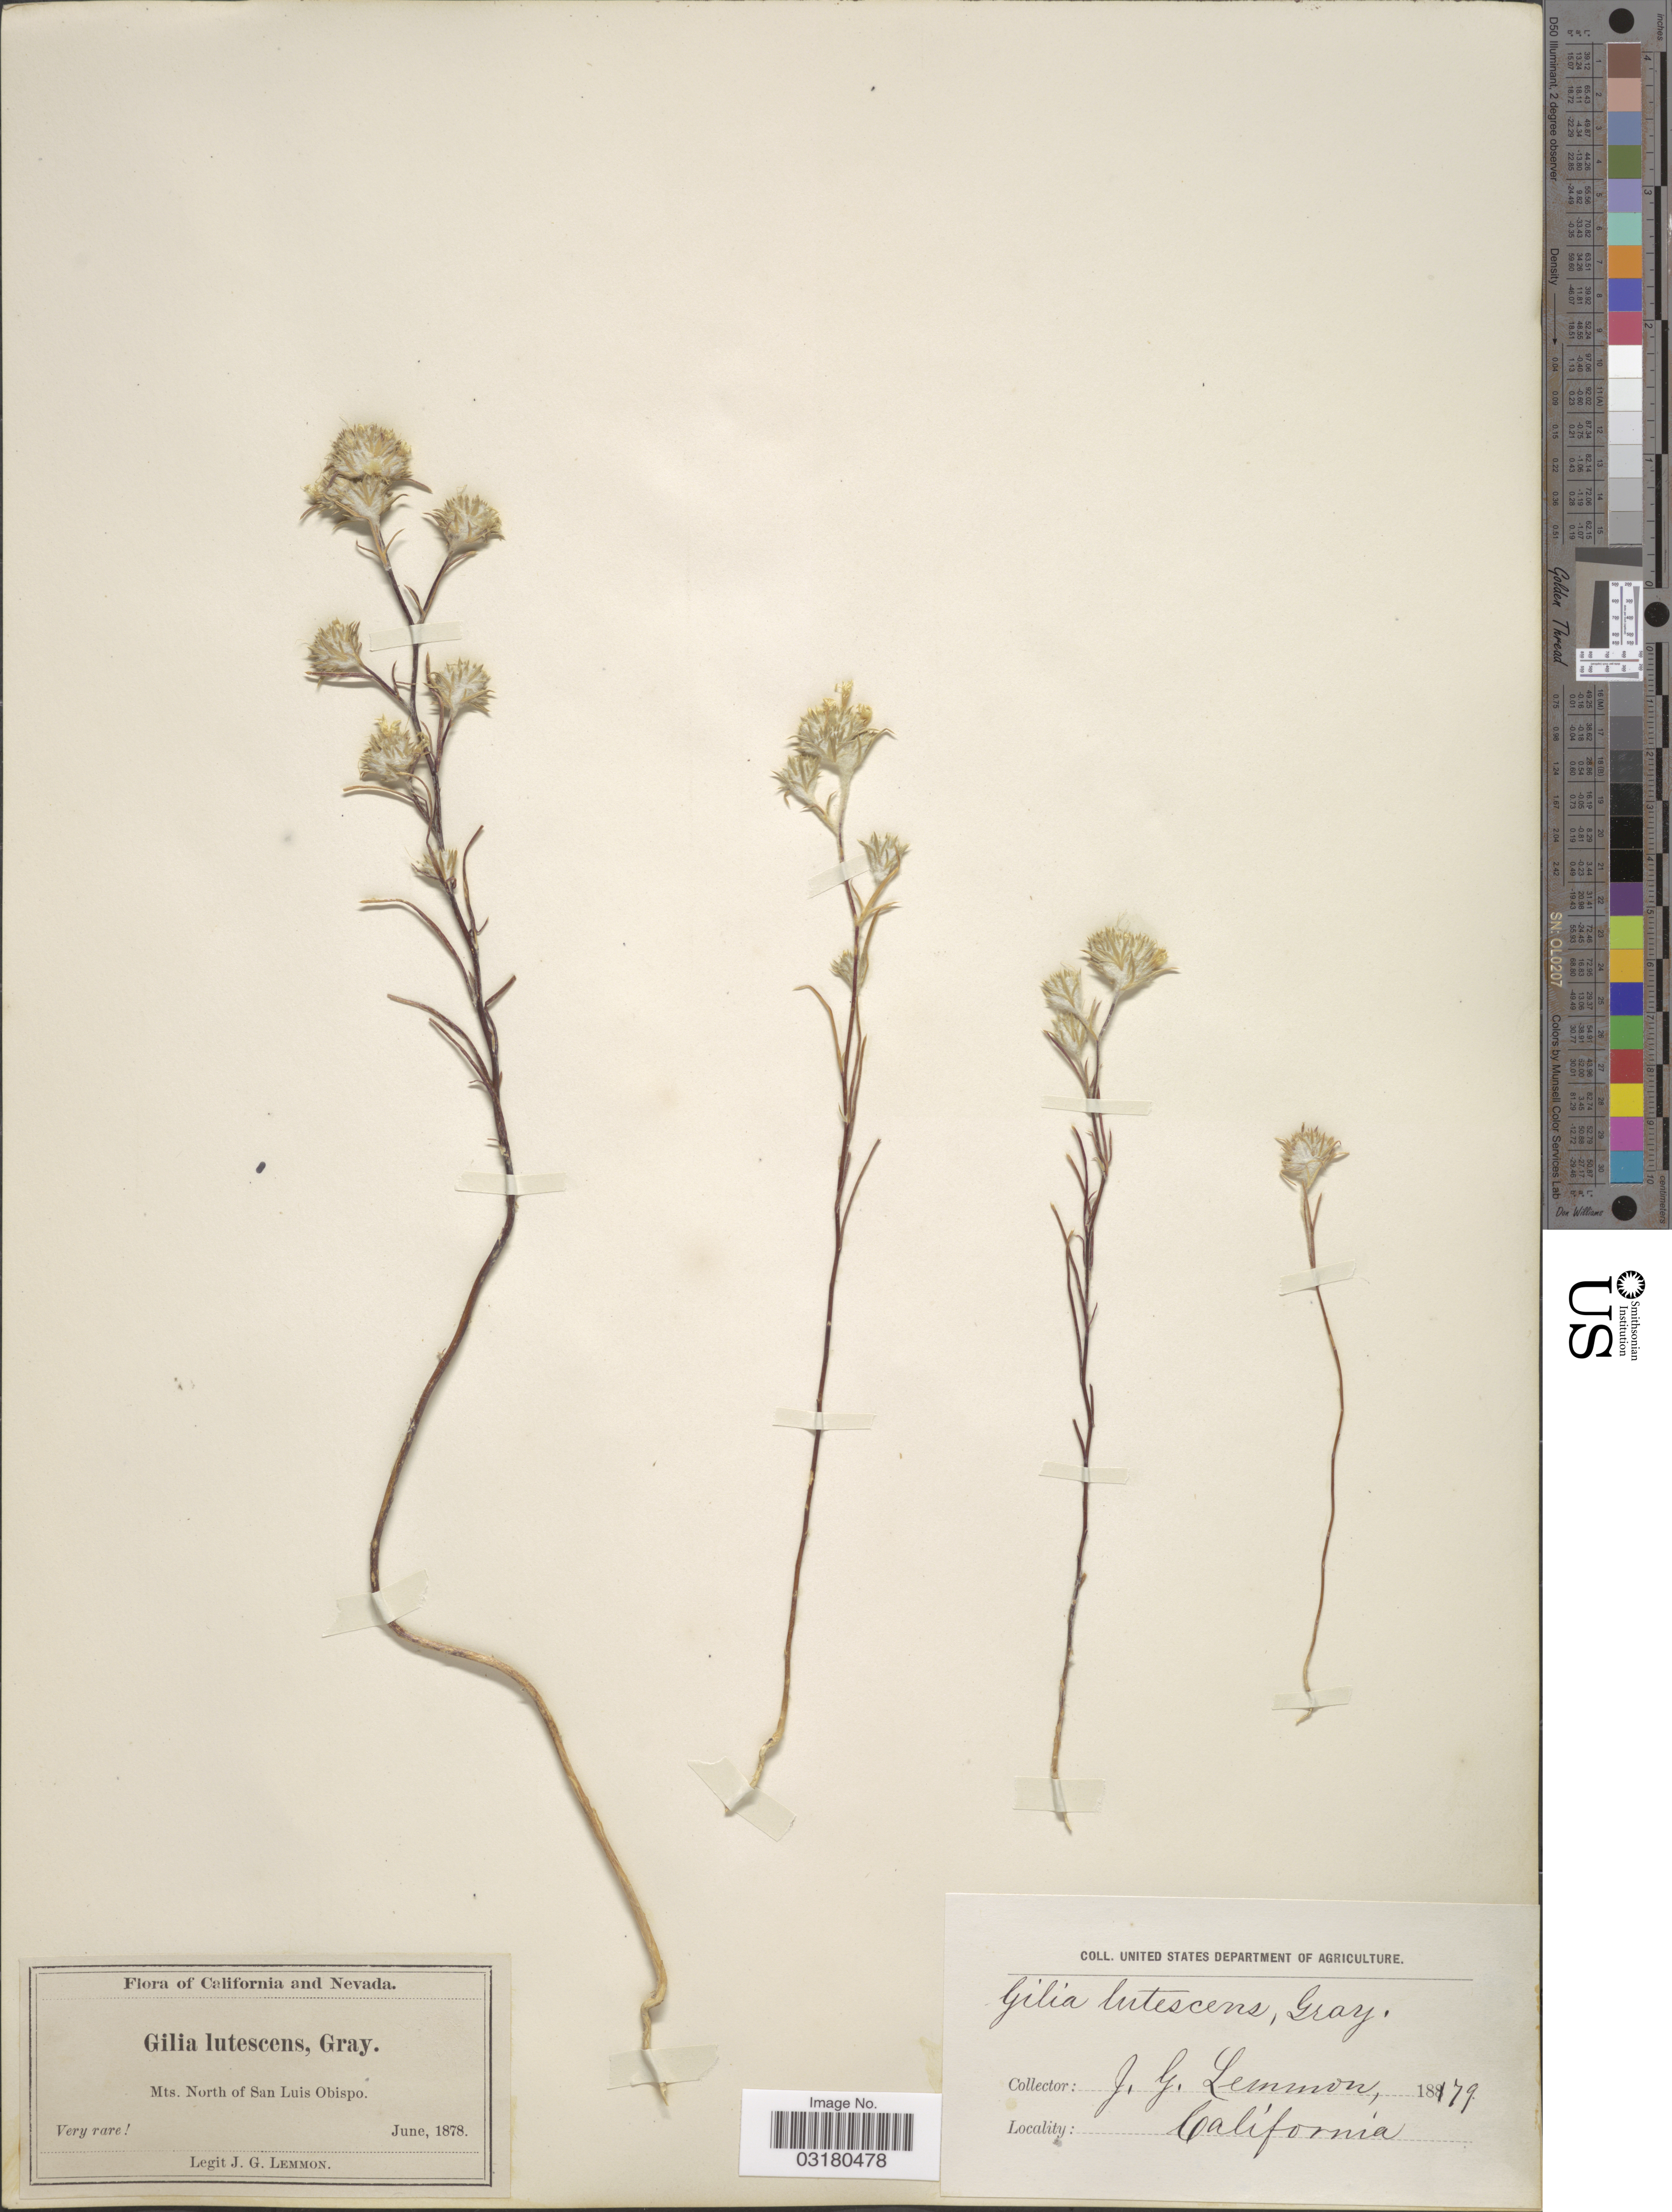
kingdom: Plantae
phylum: Tracheophyta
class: Magnoliopsida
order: Ericales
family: Polemoniaceae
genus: Eriastrum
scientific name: Eriastrum luteum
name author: (Benth.) H. Mason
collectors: J. Lemmon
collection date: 1878-06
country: United States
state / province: California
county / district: San Luis Obispo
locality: Mts. North of San Luis Obispo.